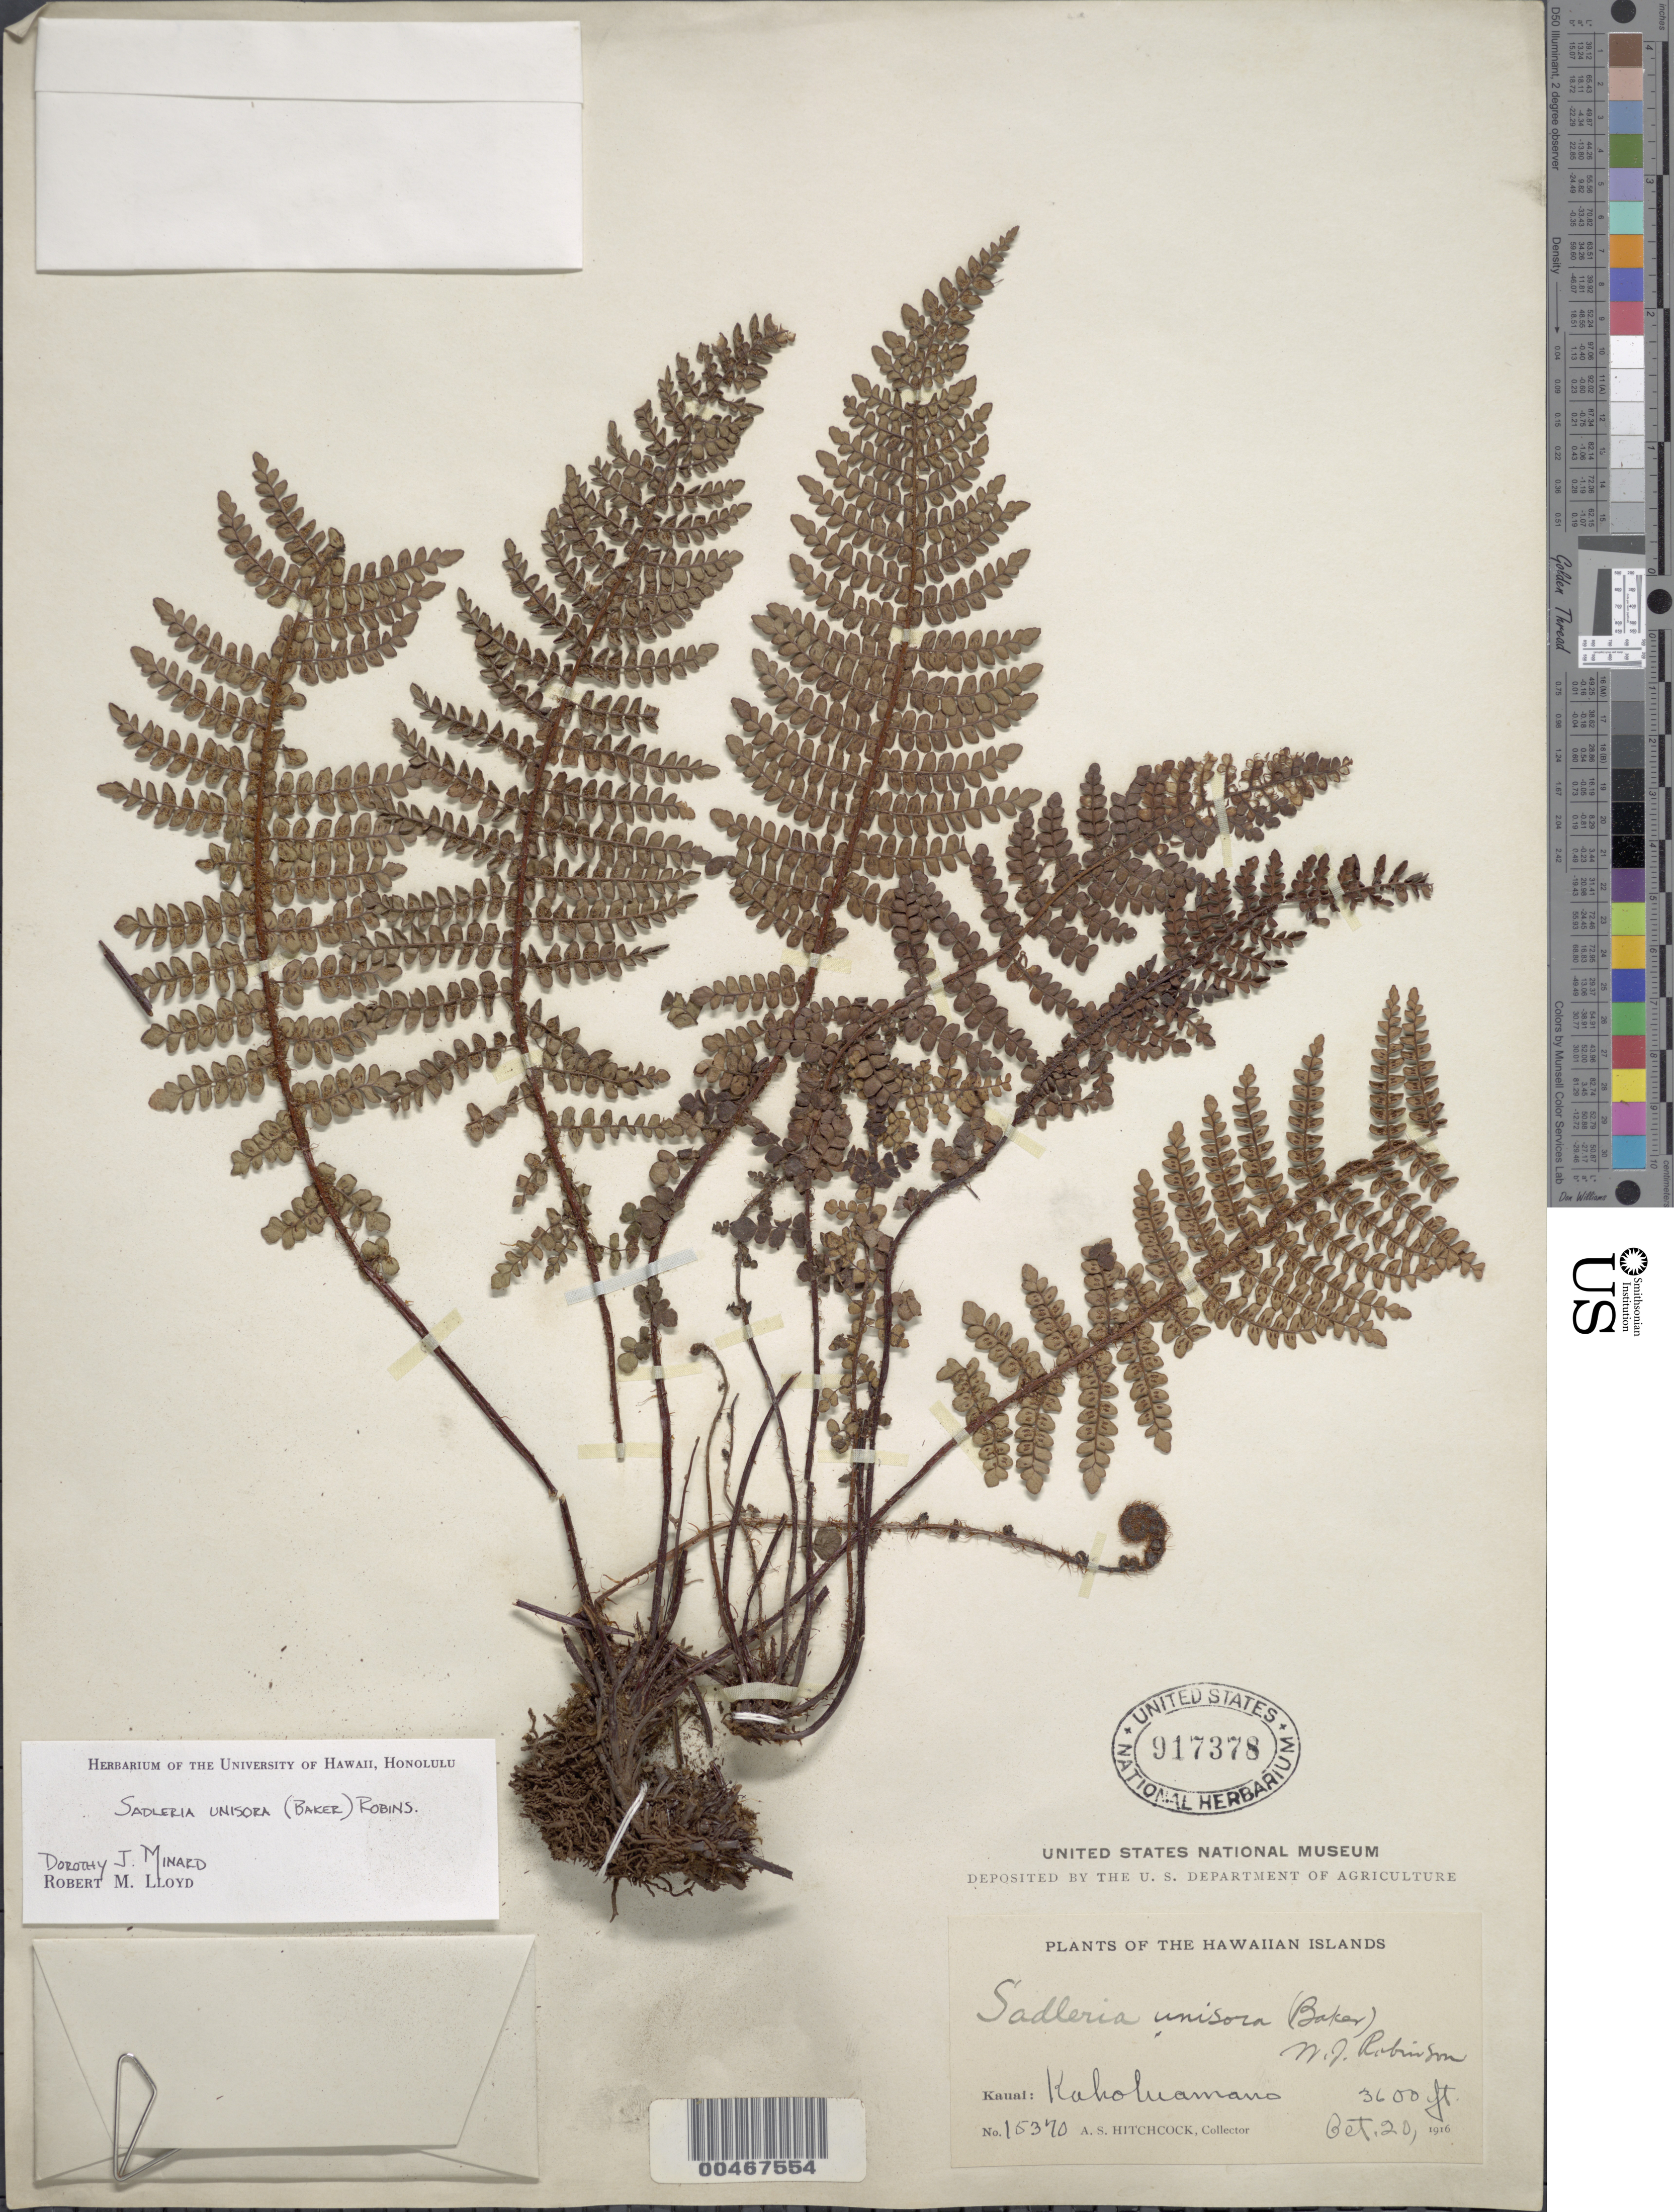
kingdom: Plantae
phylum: Tracheophyta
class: Polypodiopsida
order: Polypodiales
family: Blechnaceae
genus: Sadleria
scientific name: Sadleria unisora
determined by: Minard, D. J.; Lloyd, R. M.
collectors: A. S. Hitchcock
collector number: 15370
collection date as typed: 20 Oct 1916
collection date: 1916-10-20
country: United States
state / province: Hawaii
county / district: Kauai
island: Kaua'i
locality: Kaholuamano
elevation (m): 1097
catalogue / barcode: US 917378